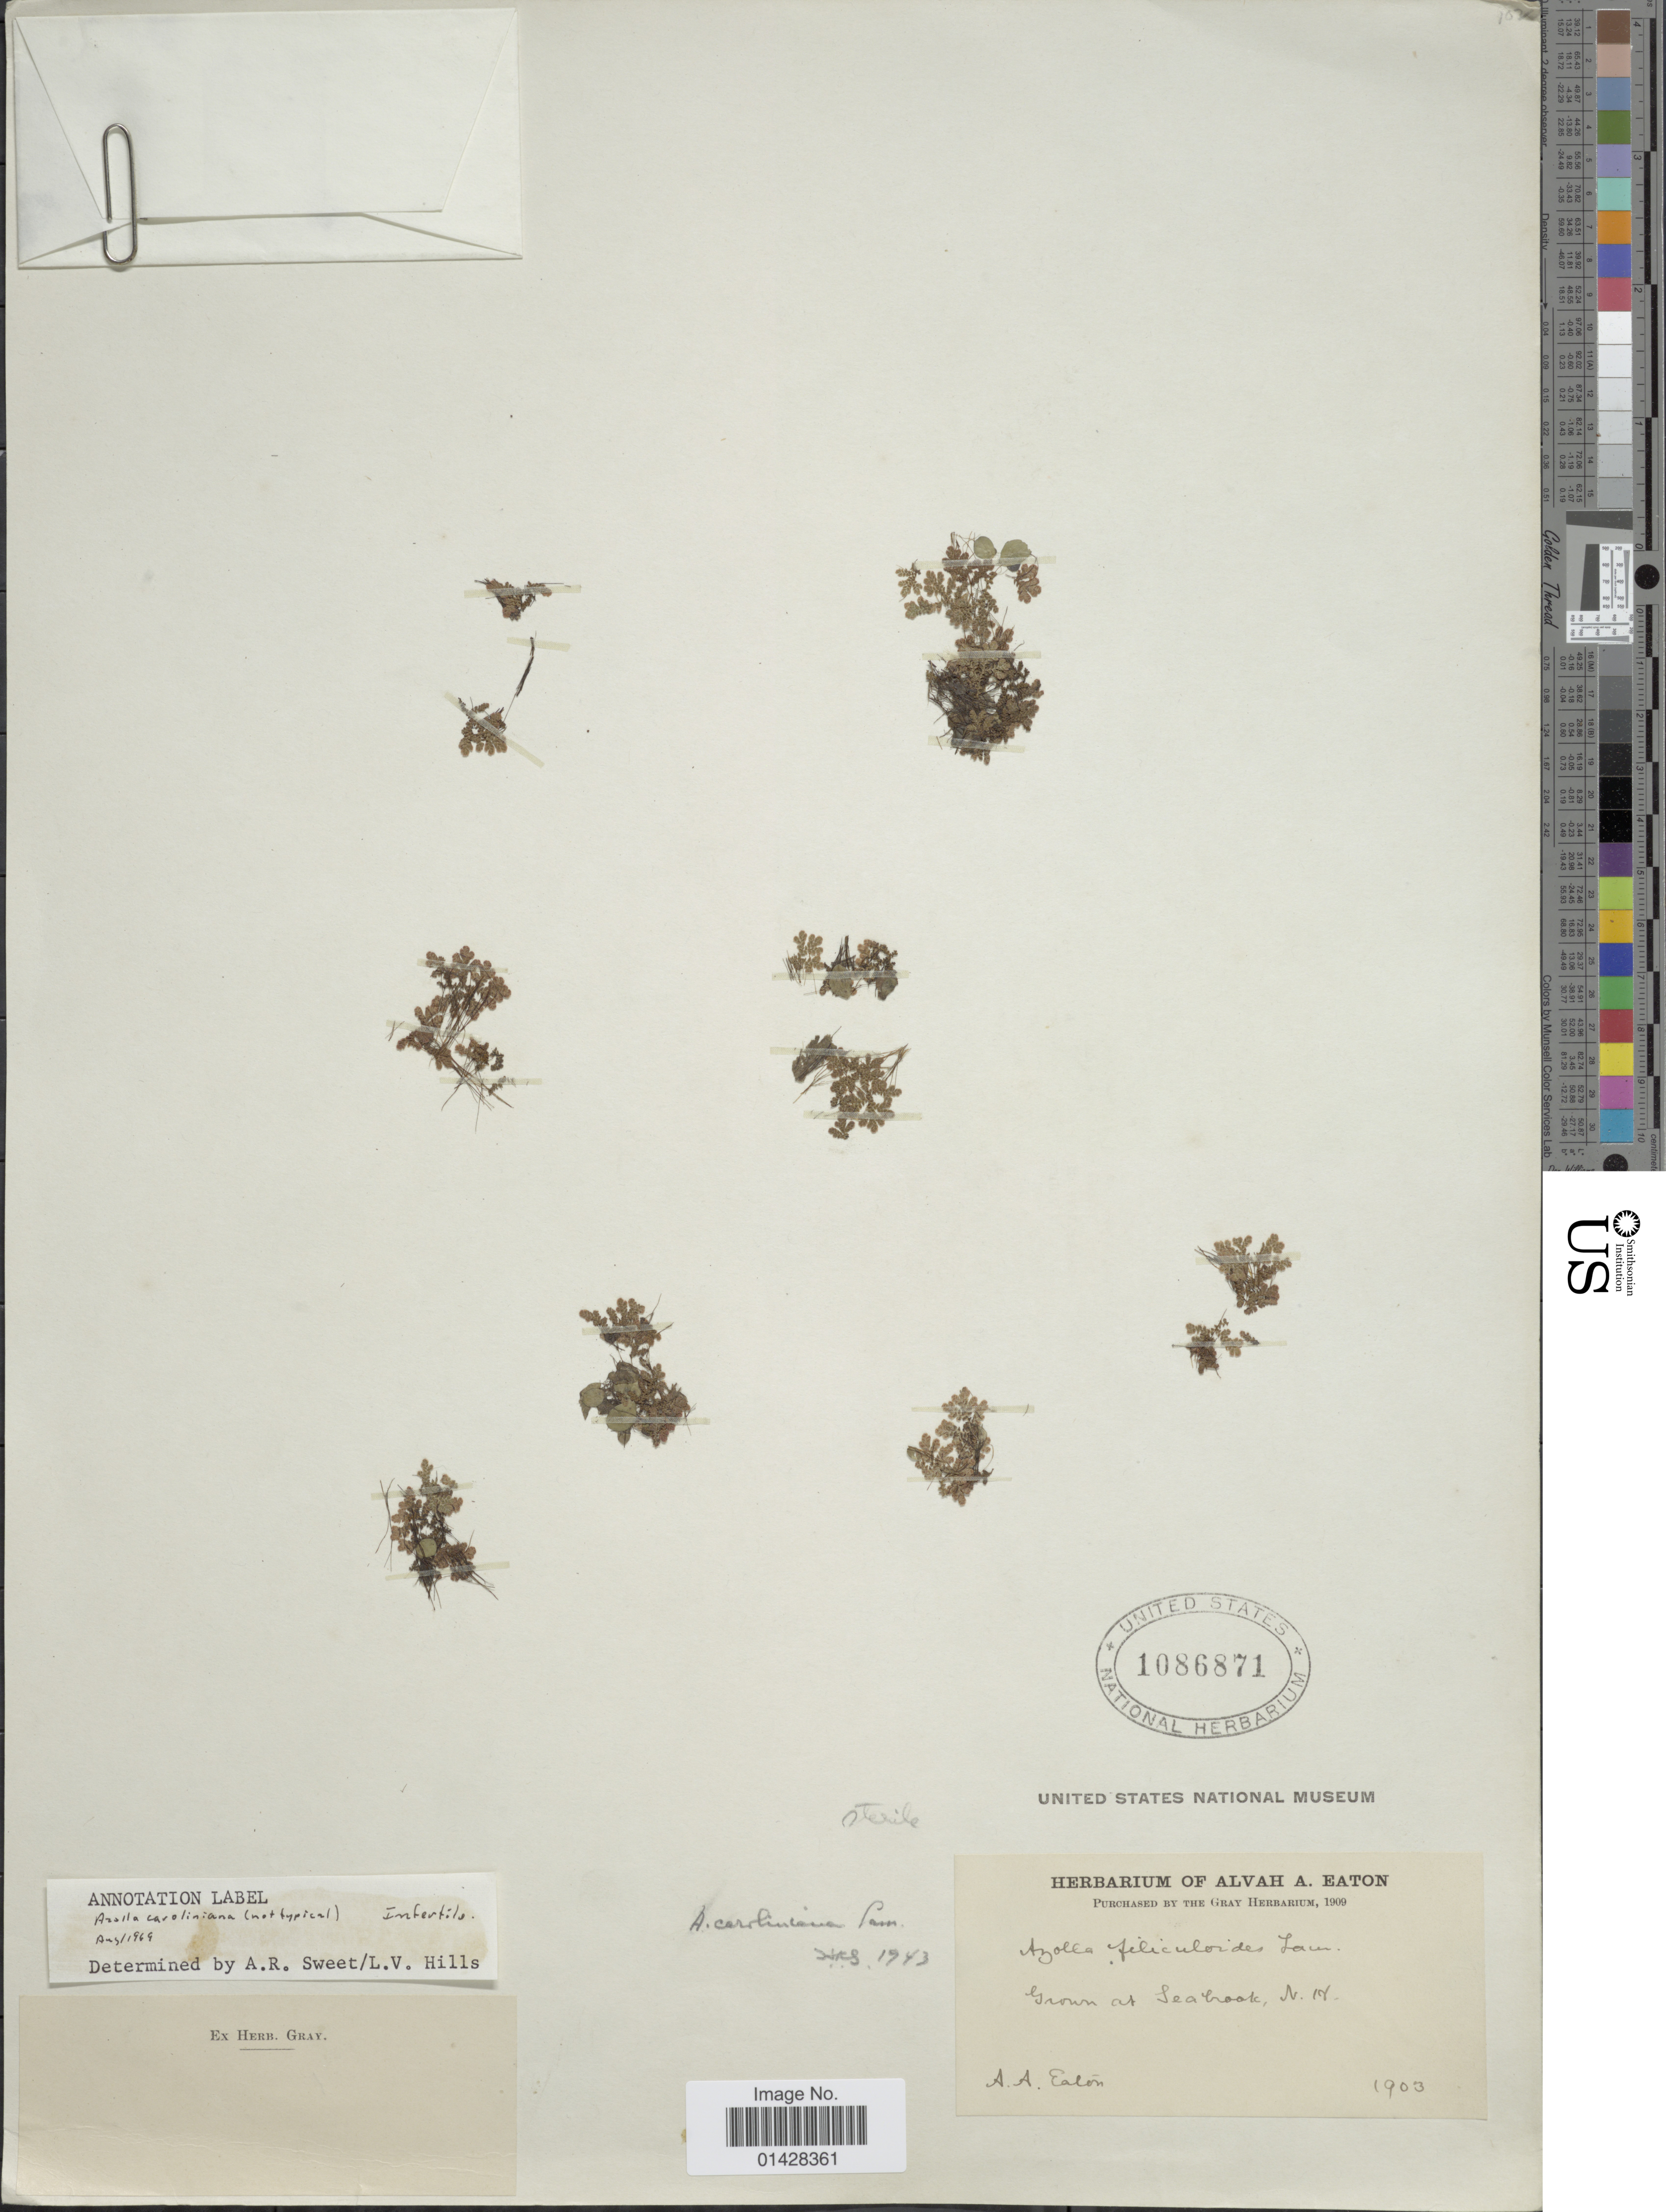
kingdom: Plantae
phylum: Tracheophyta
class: Polypodiopsida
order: Salviniales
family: Salviniaceae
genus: Azolla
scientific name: Azolla caroliniana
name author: Willd.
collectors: A. A. Eaton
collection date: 1903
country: United States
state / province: New York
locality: Grown at Seabrook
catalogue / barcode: US 1086871